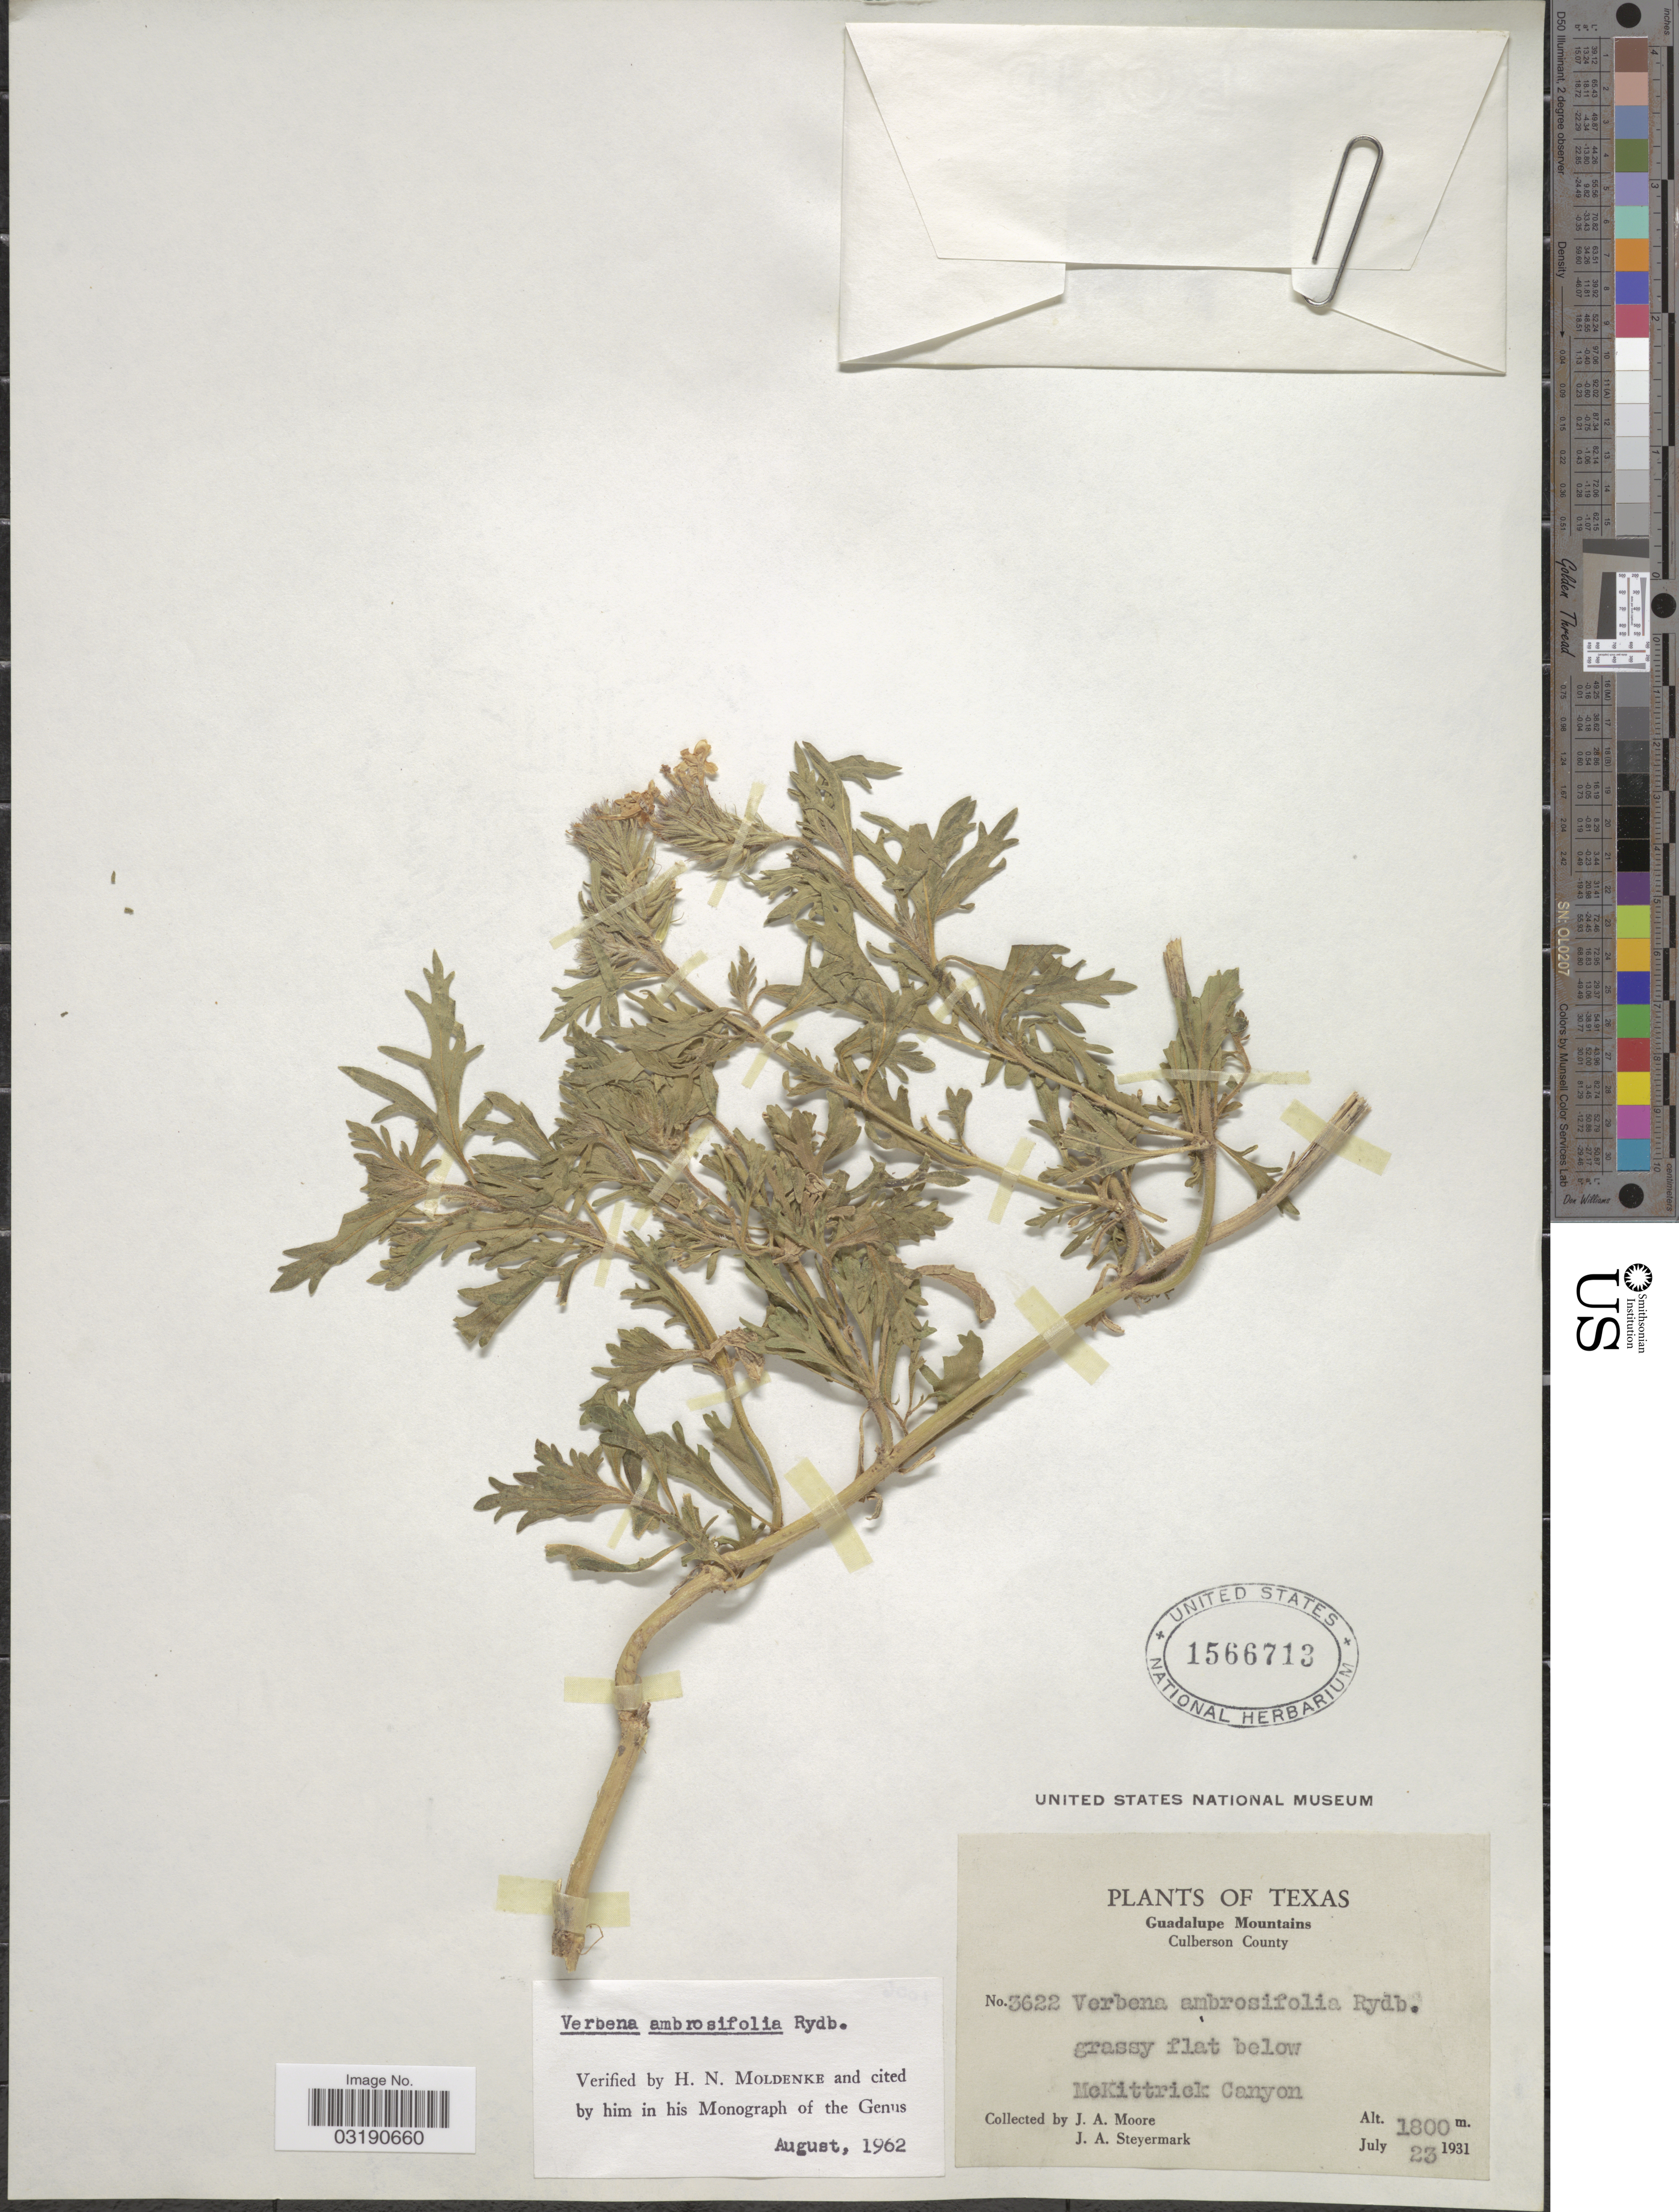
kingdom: Plantae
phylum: Tracheophyta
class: Magnoliopsida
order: Lamiales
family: Verbenaceae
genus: Verbena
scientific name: Verbena ambrosiifolia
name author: Rydb. ex Small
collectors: J. A. Moore & J. Steyermark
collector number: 3622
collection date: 1931-07-23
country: United States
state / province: Texas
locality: Guadalupe Mountains, Culberson County, McKittrick Canyon.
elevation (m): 1800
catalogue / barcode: US 1566713